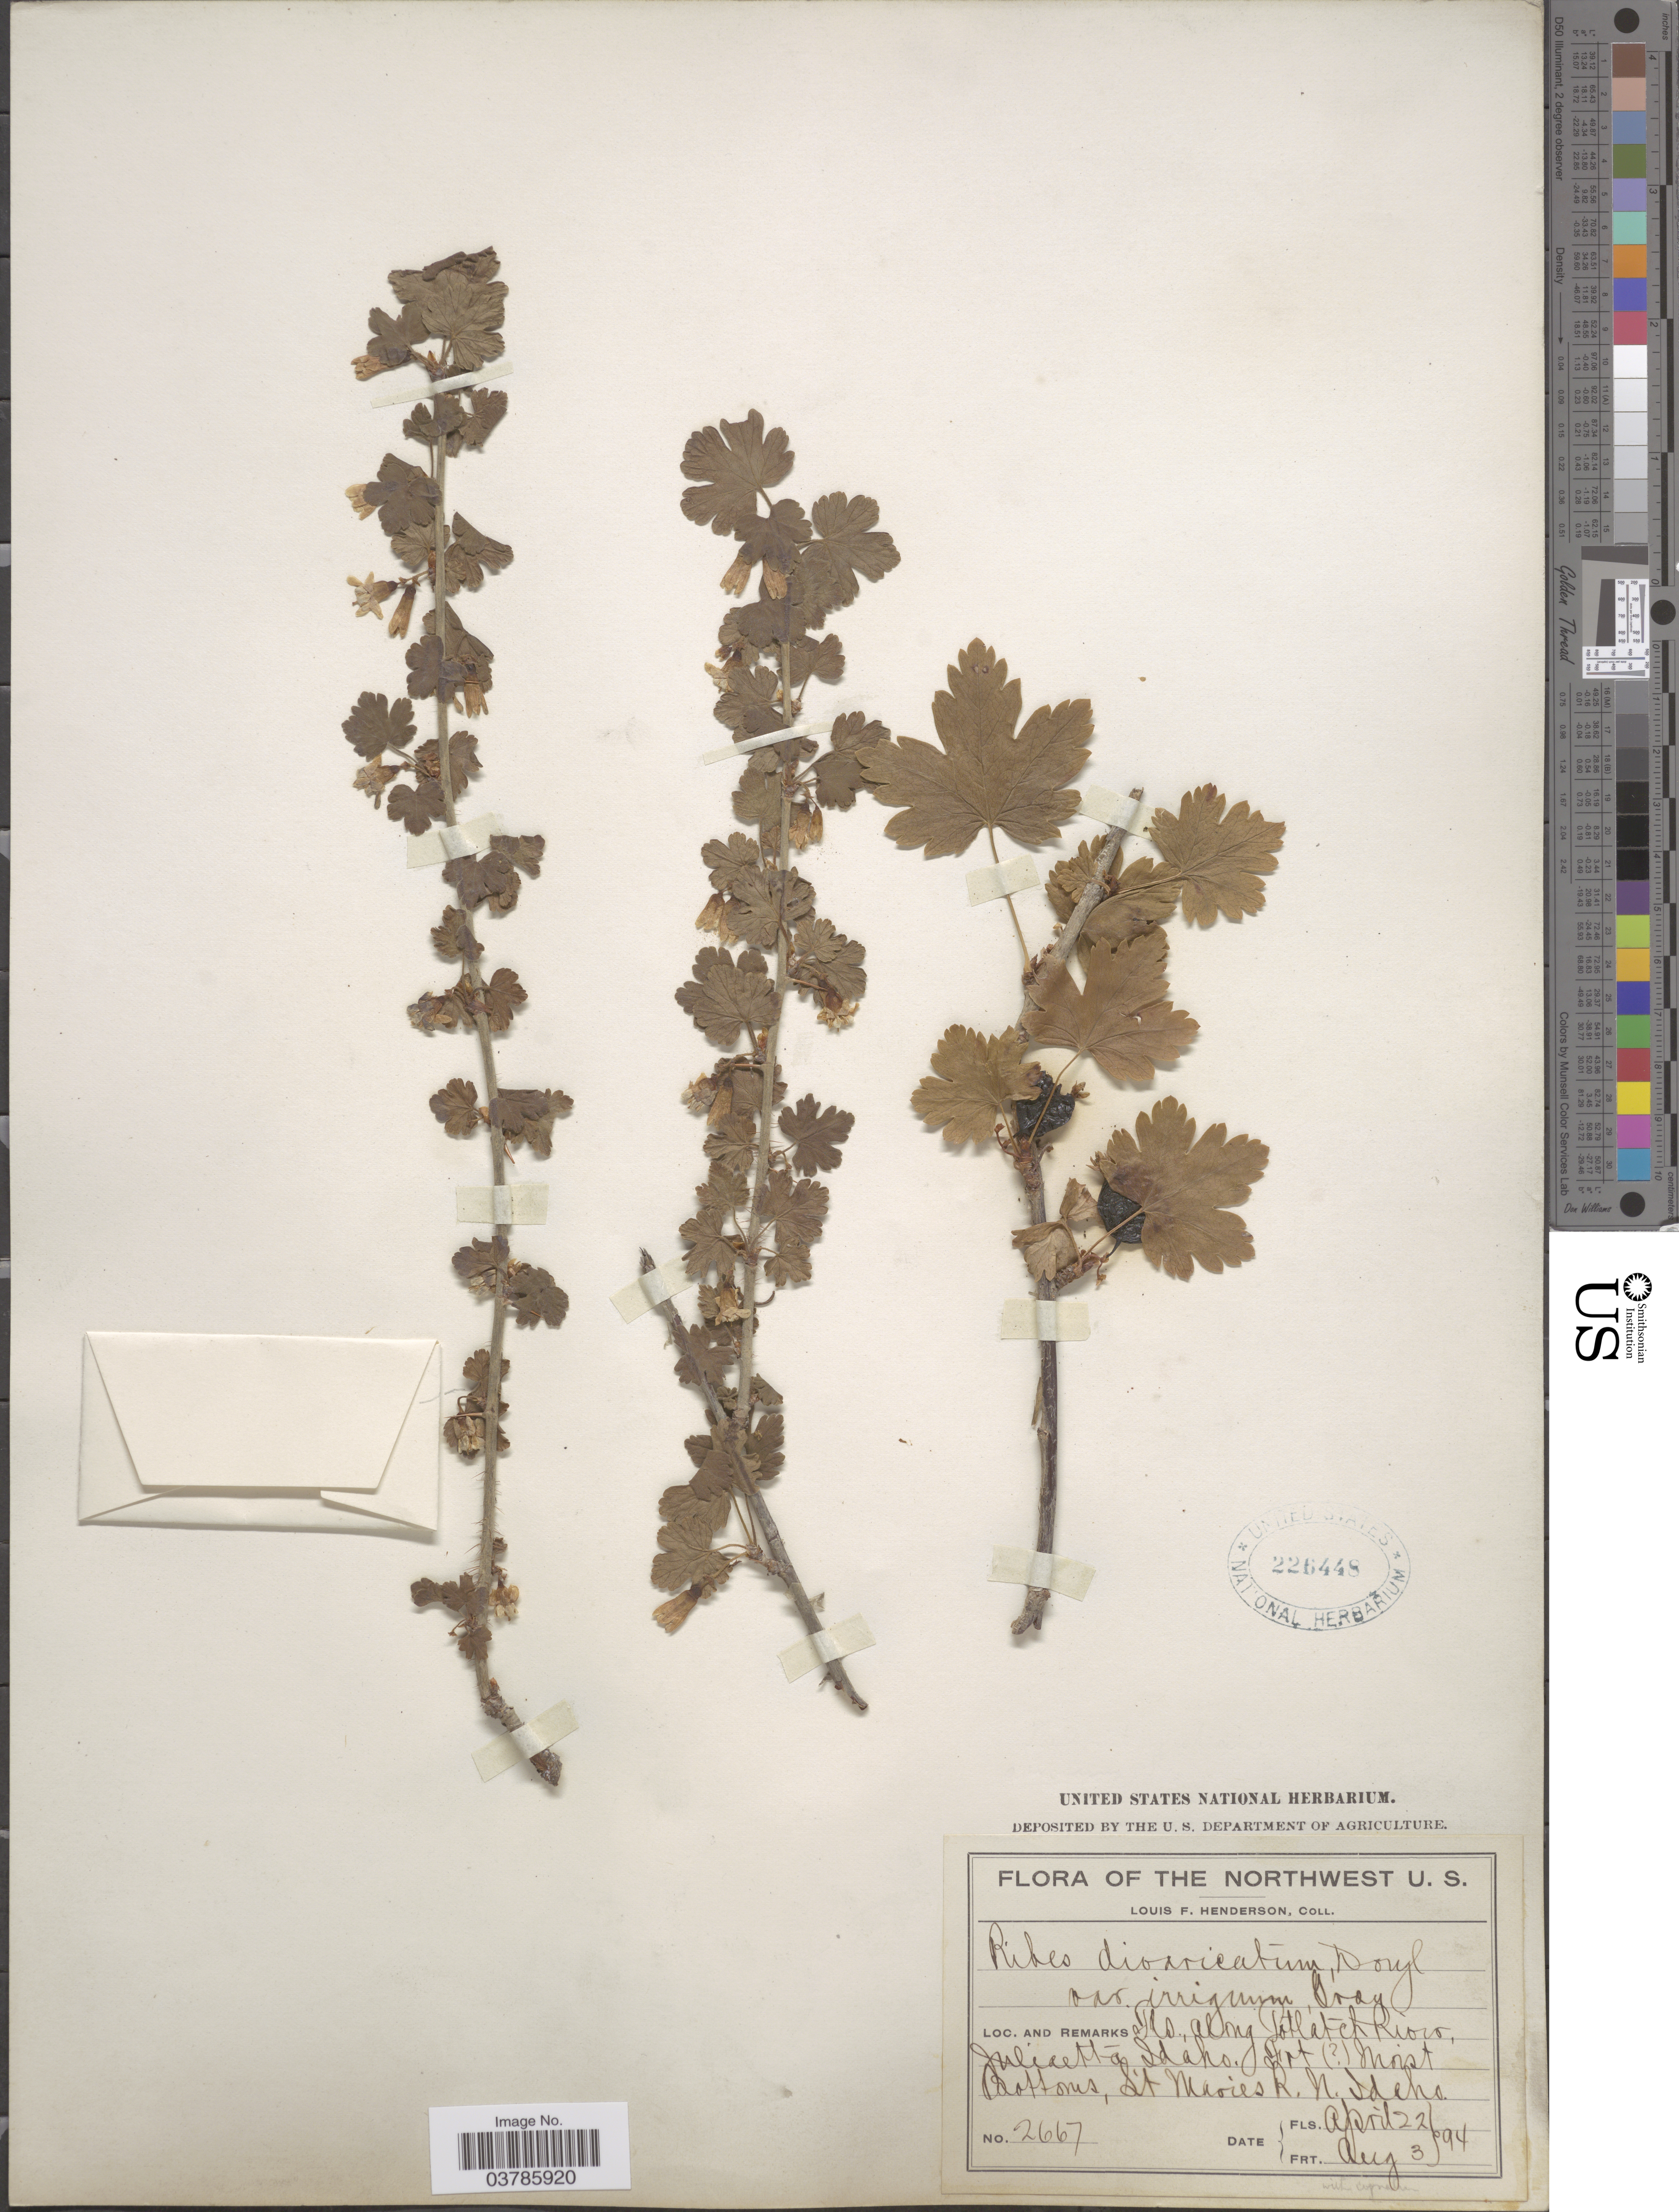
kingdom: Plantae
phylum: Tracheophyta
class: Magnoliopsida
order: Saxifragales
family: Grossulariaceae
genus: Ribes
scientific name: Ribes oxyacanthoides var. irriguum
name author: (Douglas) Jancz.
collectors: L. Henderson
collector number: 2667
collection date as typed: Transcribed d/m/y: 22/4/94 to 3/8/94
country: United States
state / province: Idaho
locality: Northwest U. S. Along Potlatch River, Juliaetta Idaho. Moist Bottoms, St Maries R. N. Idaho.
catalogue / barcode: US 226448